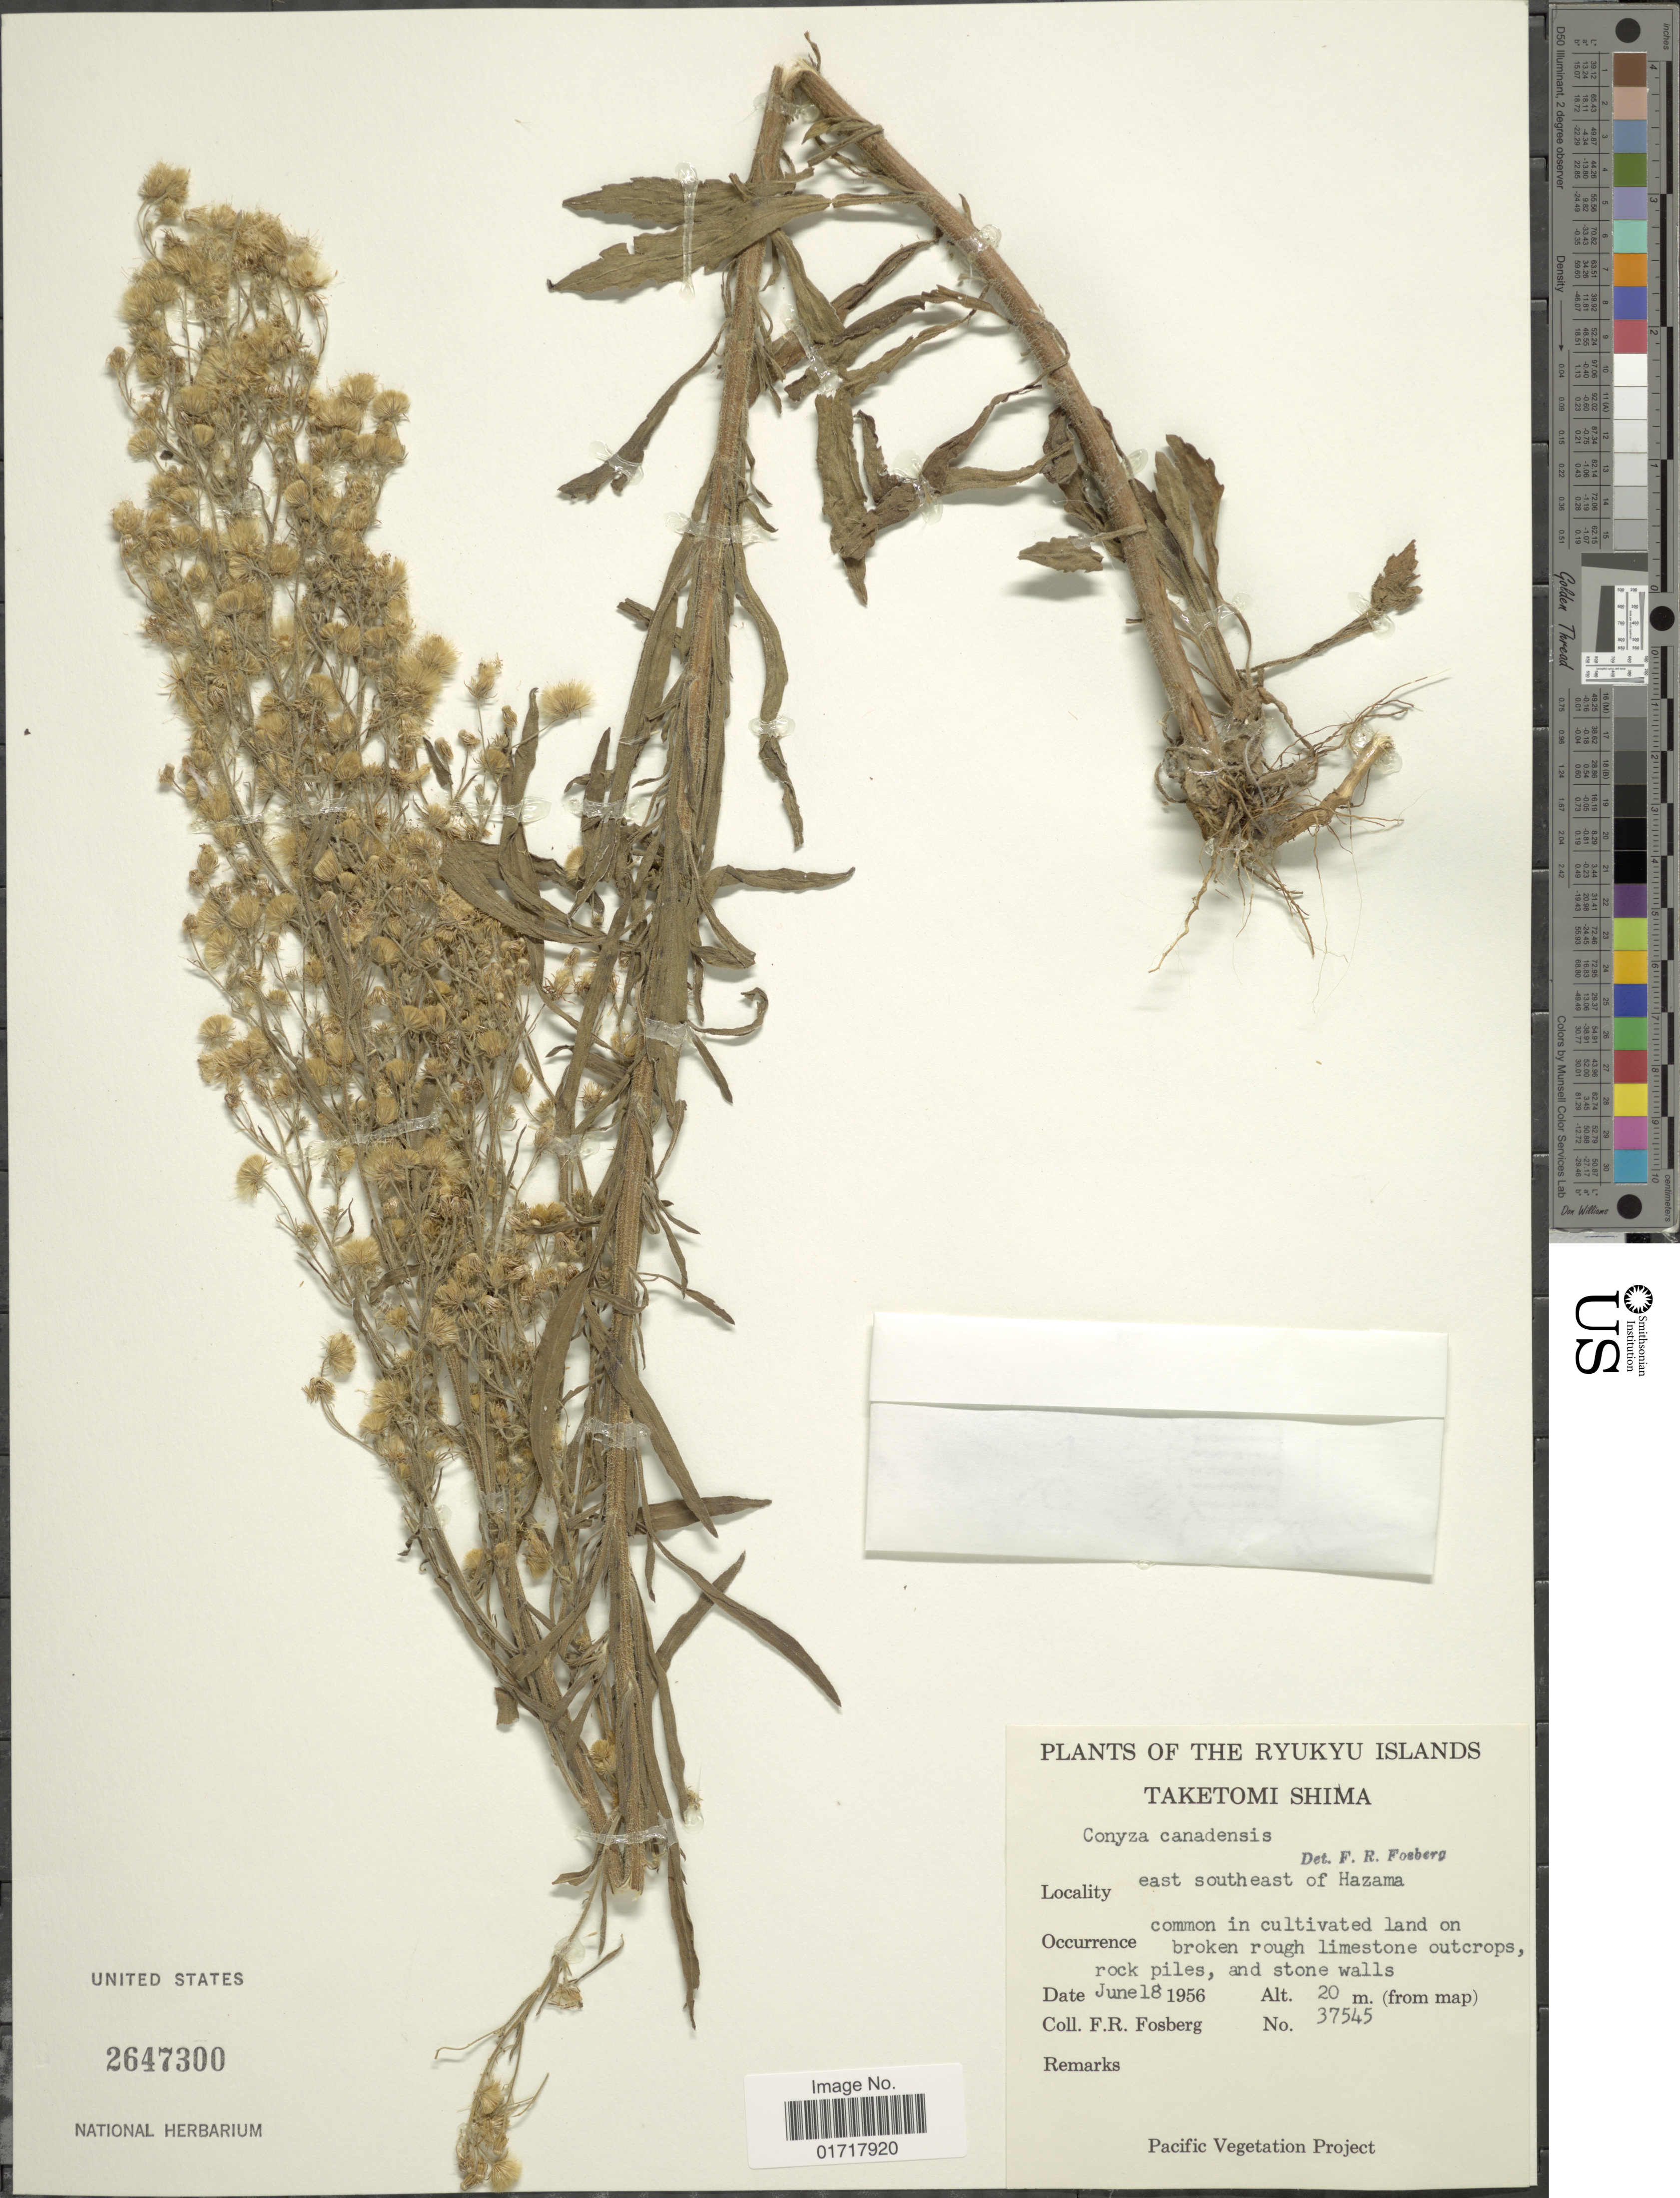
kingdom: Plantae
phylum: Tracheophyta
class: Magnoliopsida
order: Asterales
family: Asteraceae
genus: Conyza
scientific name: Conyza canadensis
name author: (L.) Cronq.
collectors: F. R. Fosberg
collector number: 37545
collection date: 1956-06-18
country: Japan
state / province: Okinawa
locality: Ryukyu Islands, Taketomi Shima., ESE of Hazama.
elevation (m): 20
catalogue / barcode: US 2647300